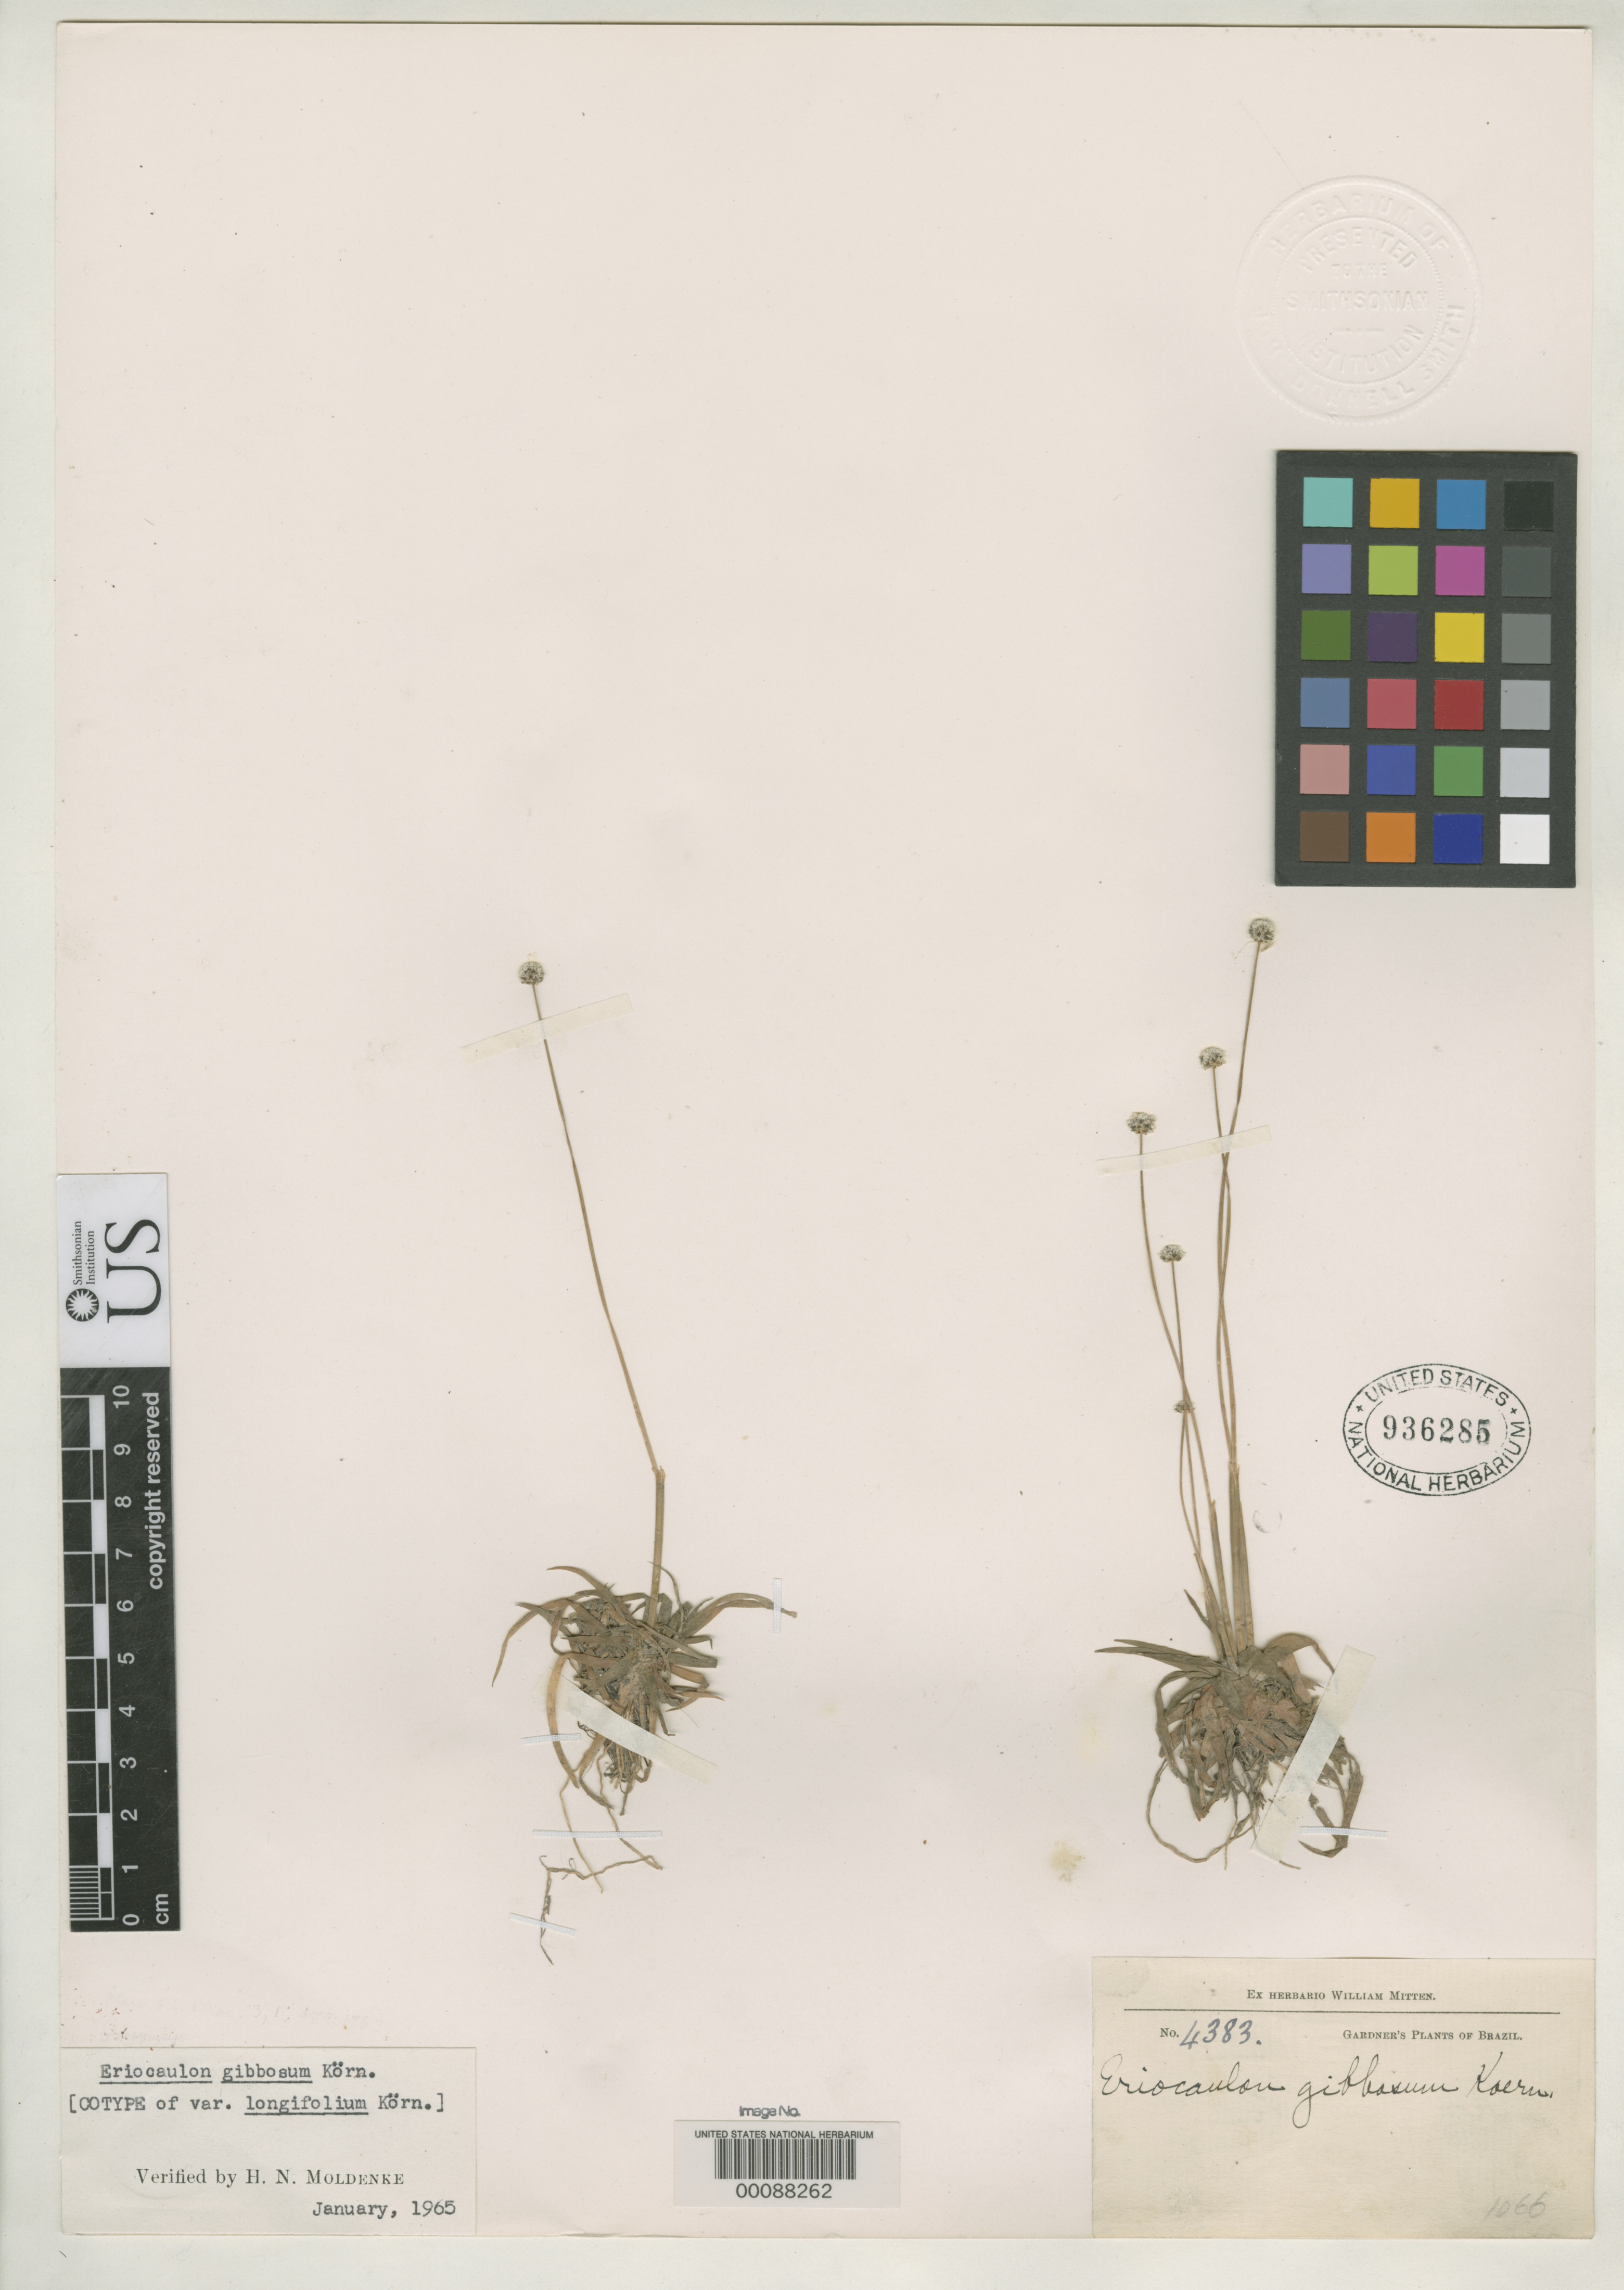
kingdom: Plantae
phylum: Tracheophyta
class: Liliopsida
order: Poales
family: Eriocaulaceae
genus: Eriocaulon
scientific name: Eriocaulon gibbosum var. longifolium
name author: Körn. in Mart.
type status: Isosyntype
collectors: G. Gardner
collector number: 4383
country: Brazil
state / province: Minas Gerais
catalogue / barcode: US 936285